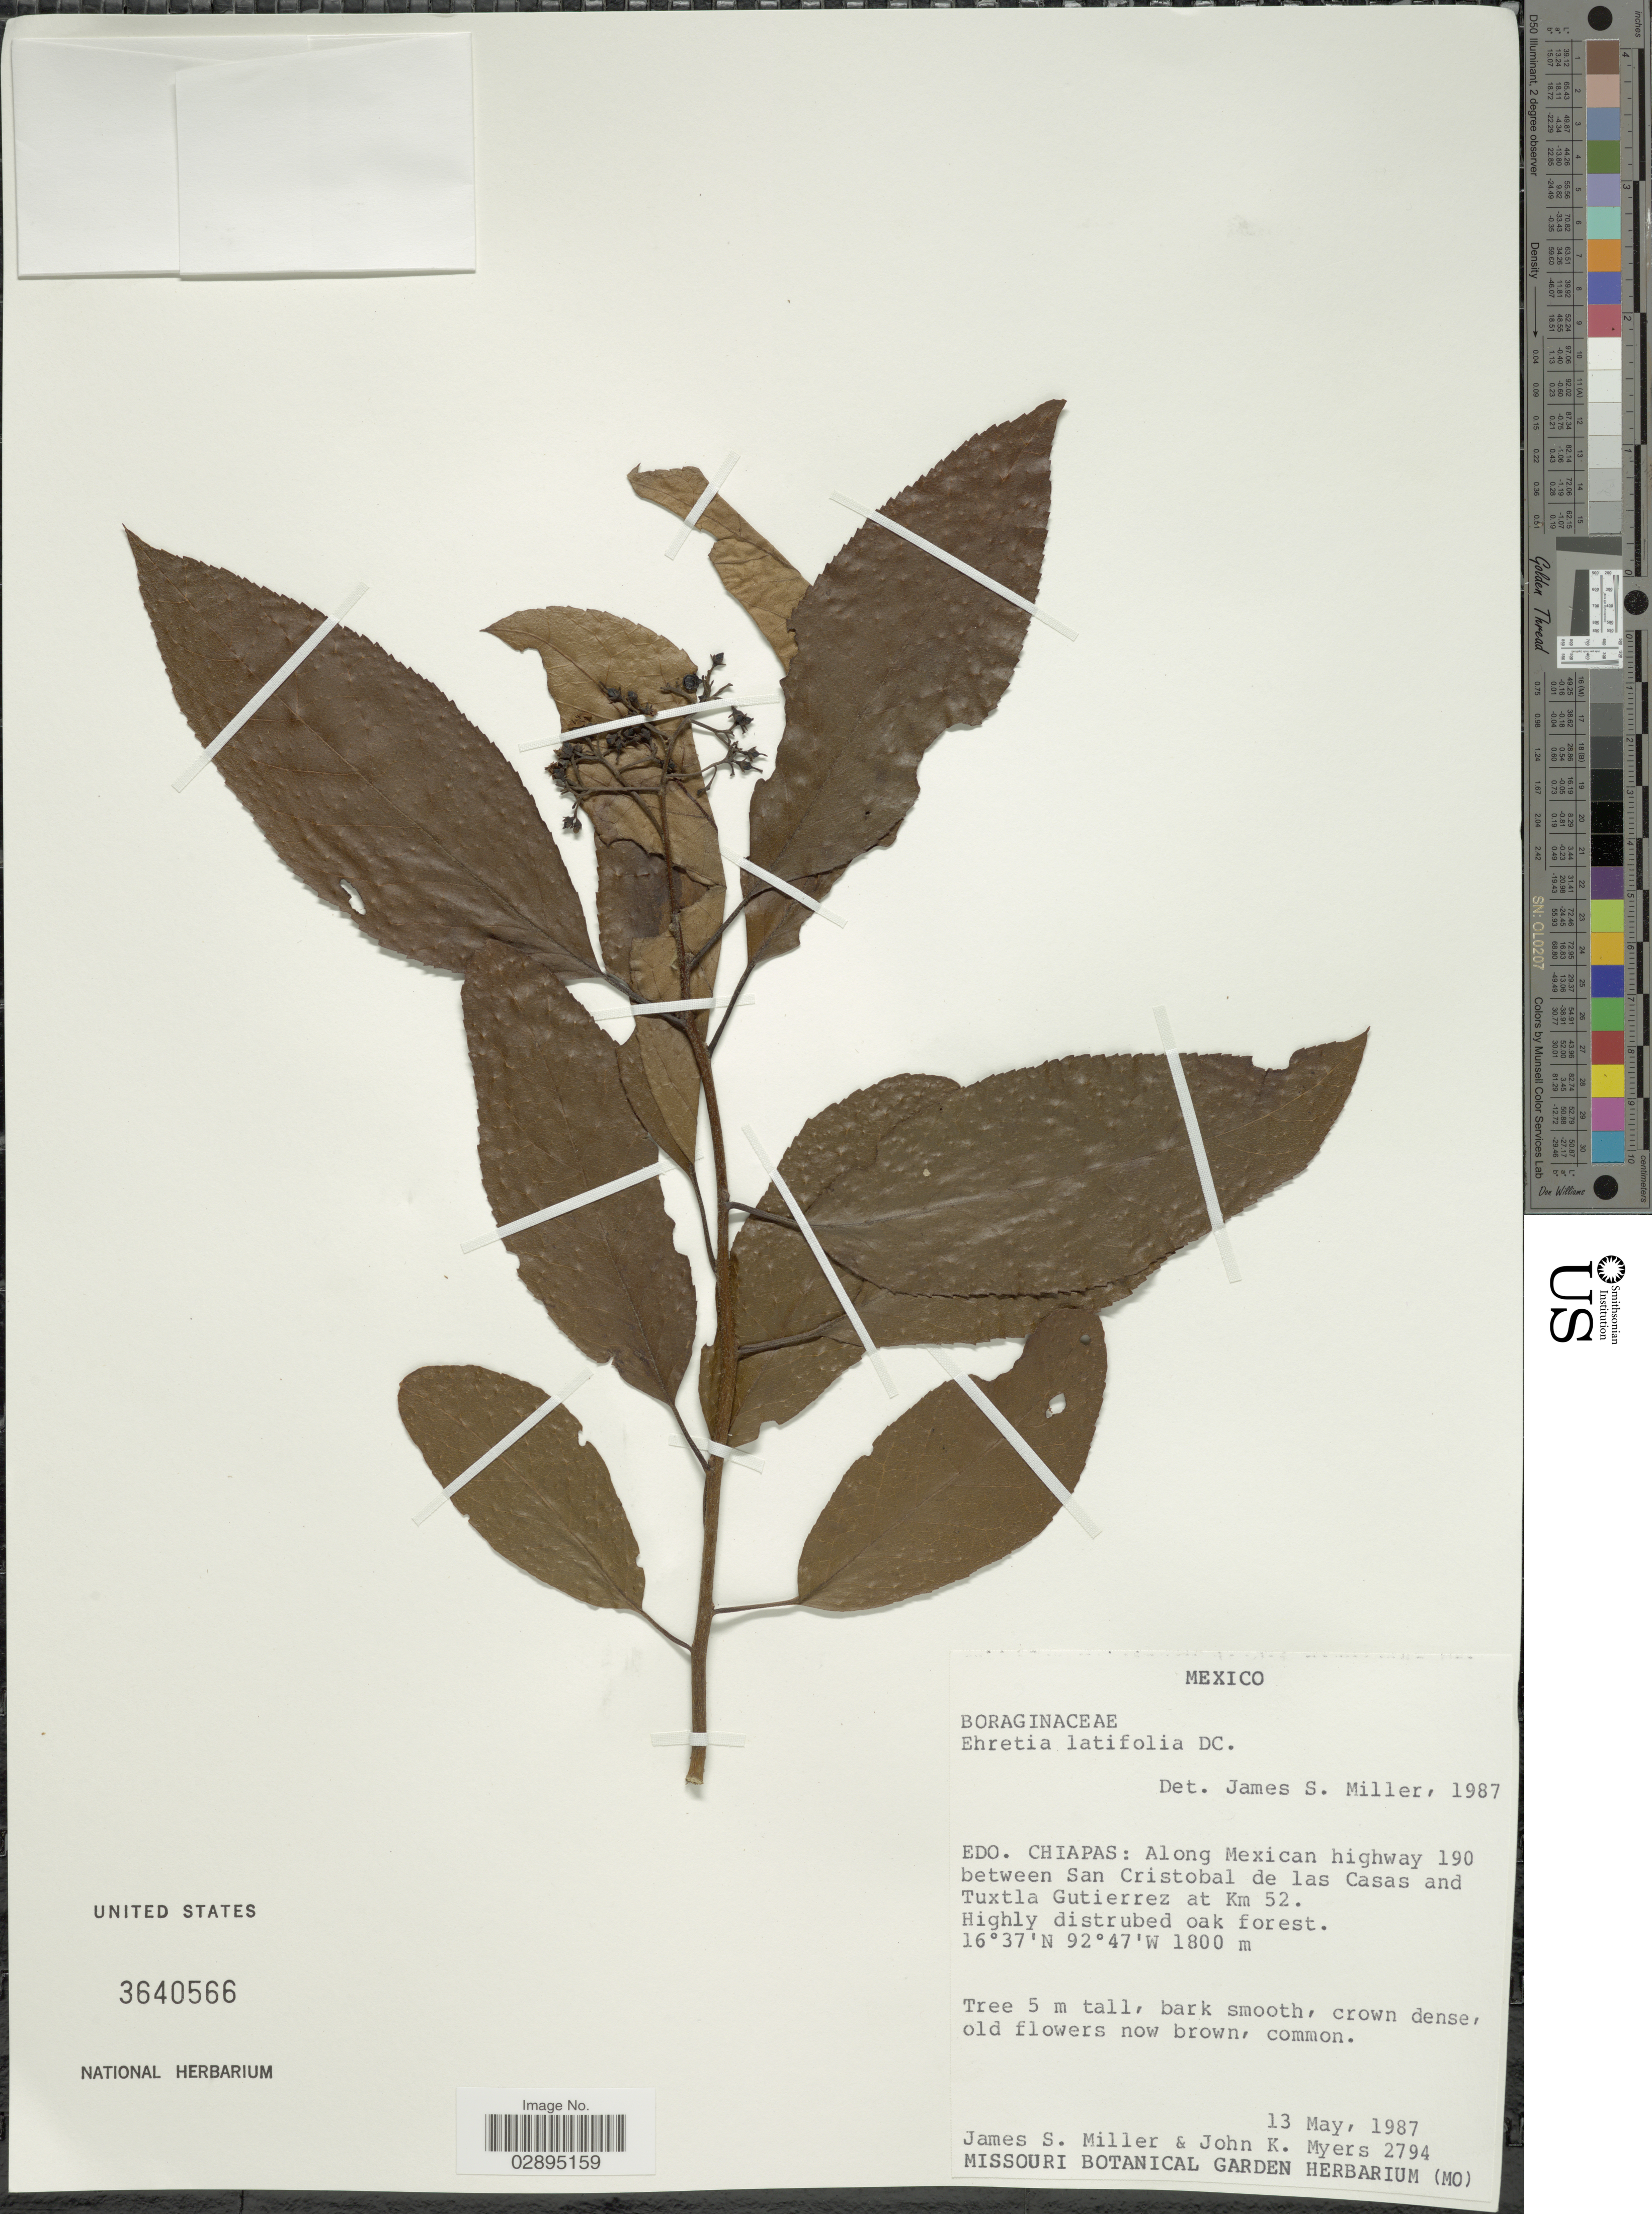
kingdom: Plantae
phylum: Tracheophyta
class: Magnoliopsida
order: Boraginales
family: Ehretiaceae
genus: Ehretia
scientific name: Ehretia latifolia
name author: DC.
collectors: J. S. Miller & J. Myers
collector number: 2794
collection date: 1987-05-13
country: Mexico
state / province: Chiapas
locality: Edo. Chiapas: Along Mexican highway 190 between San Cristobal de las Casas and Tuxtla Gutierrez at Km 52.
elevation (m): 1800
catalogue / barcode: US 3640566